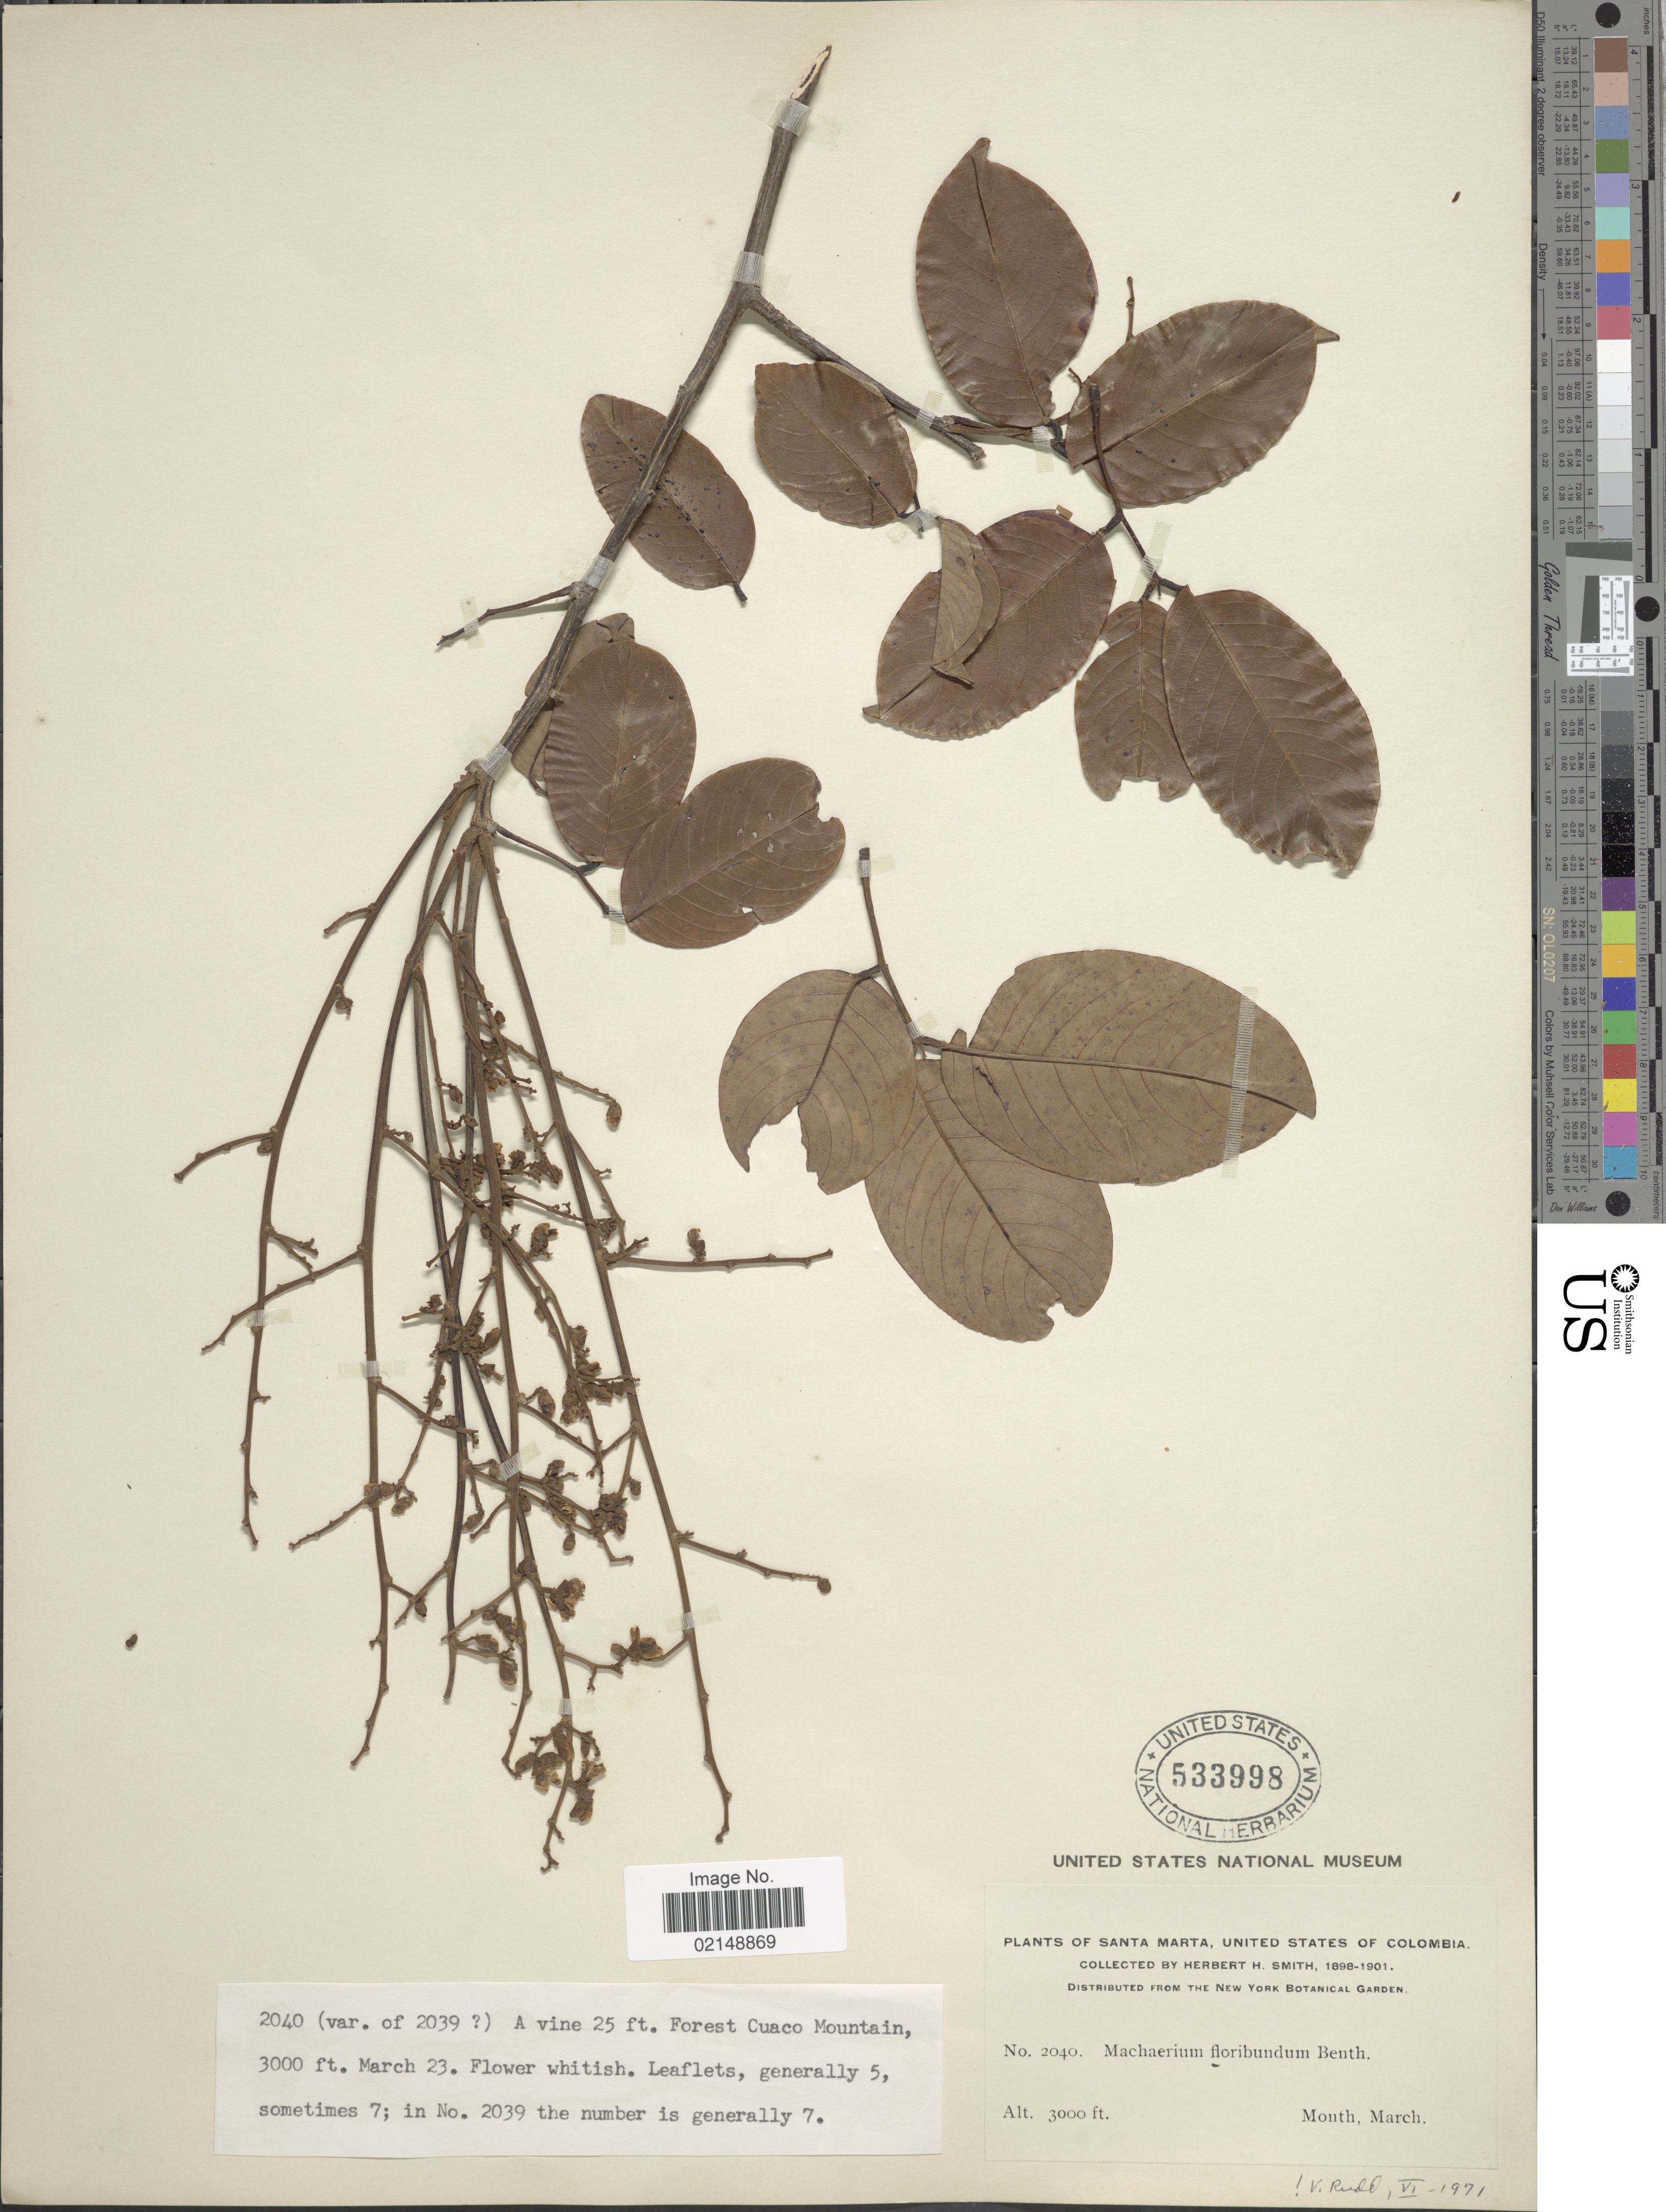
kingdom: Plantae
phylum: Tracheophyta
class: Magnoliopsida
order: Fabales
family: Fabaceae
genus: Machaerium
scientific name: Machaerium floribundum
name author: Benth.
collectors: Herbert H. Smith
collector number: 2040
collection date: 1898-03-23/1901-03-23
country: Colombia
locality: Santa Marta, United States of Colombia. Forest Cuaco Mountain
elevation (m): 914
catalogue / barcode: US 533998